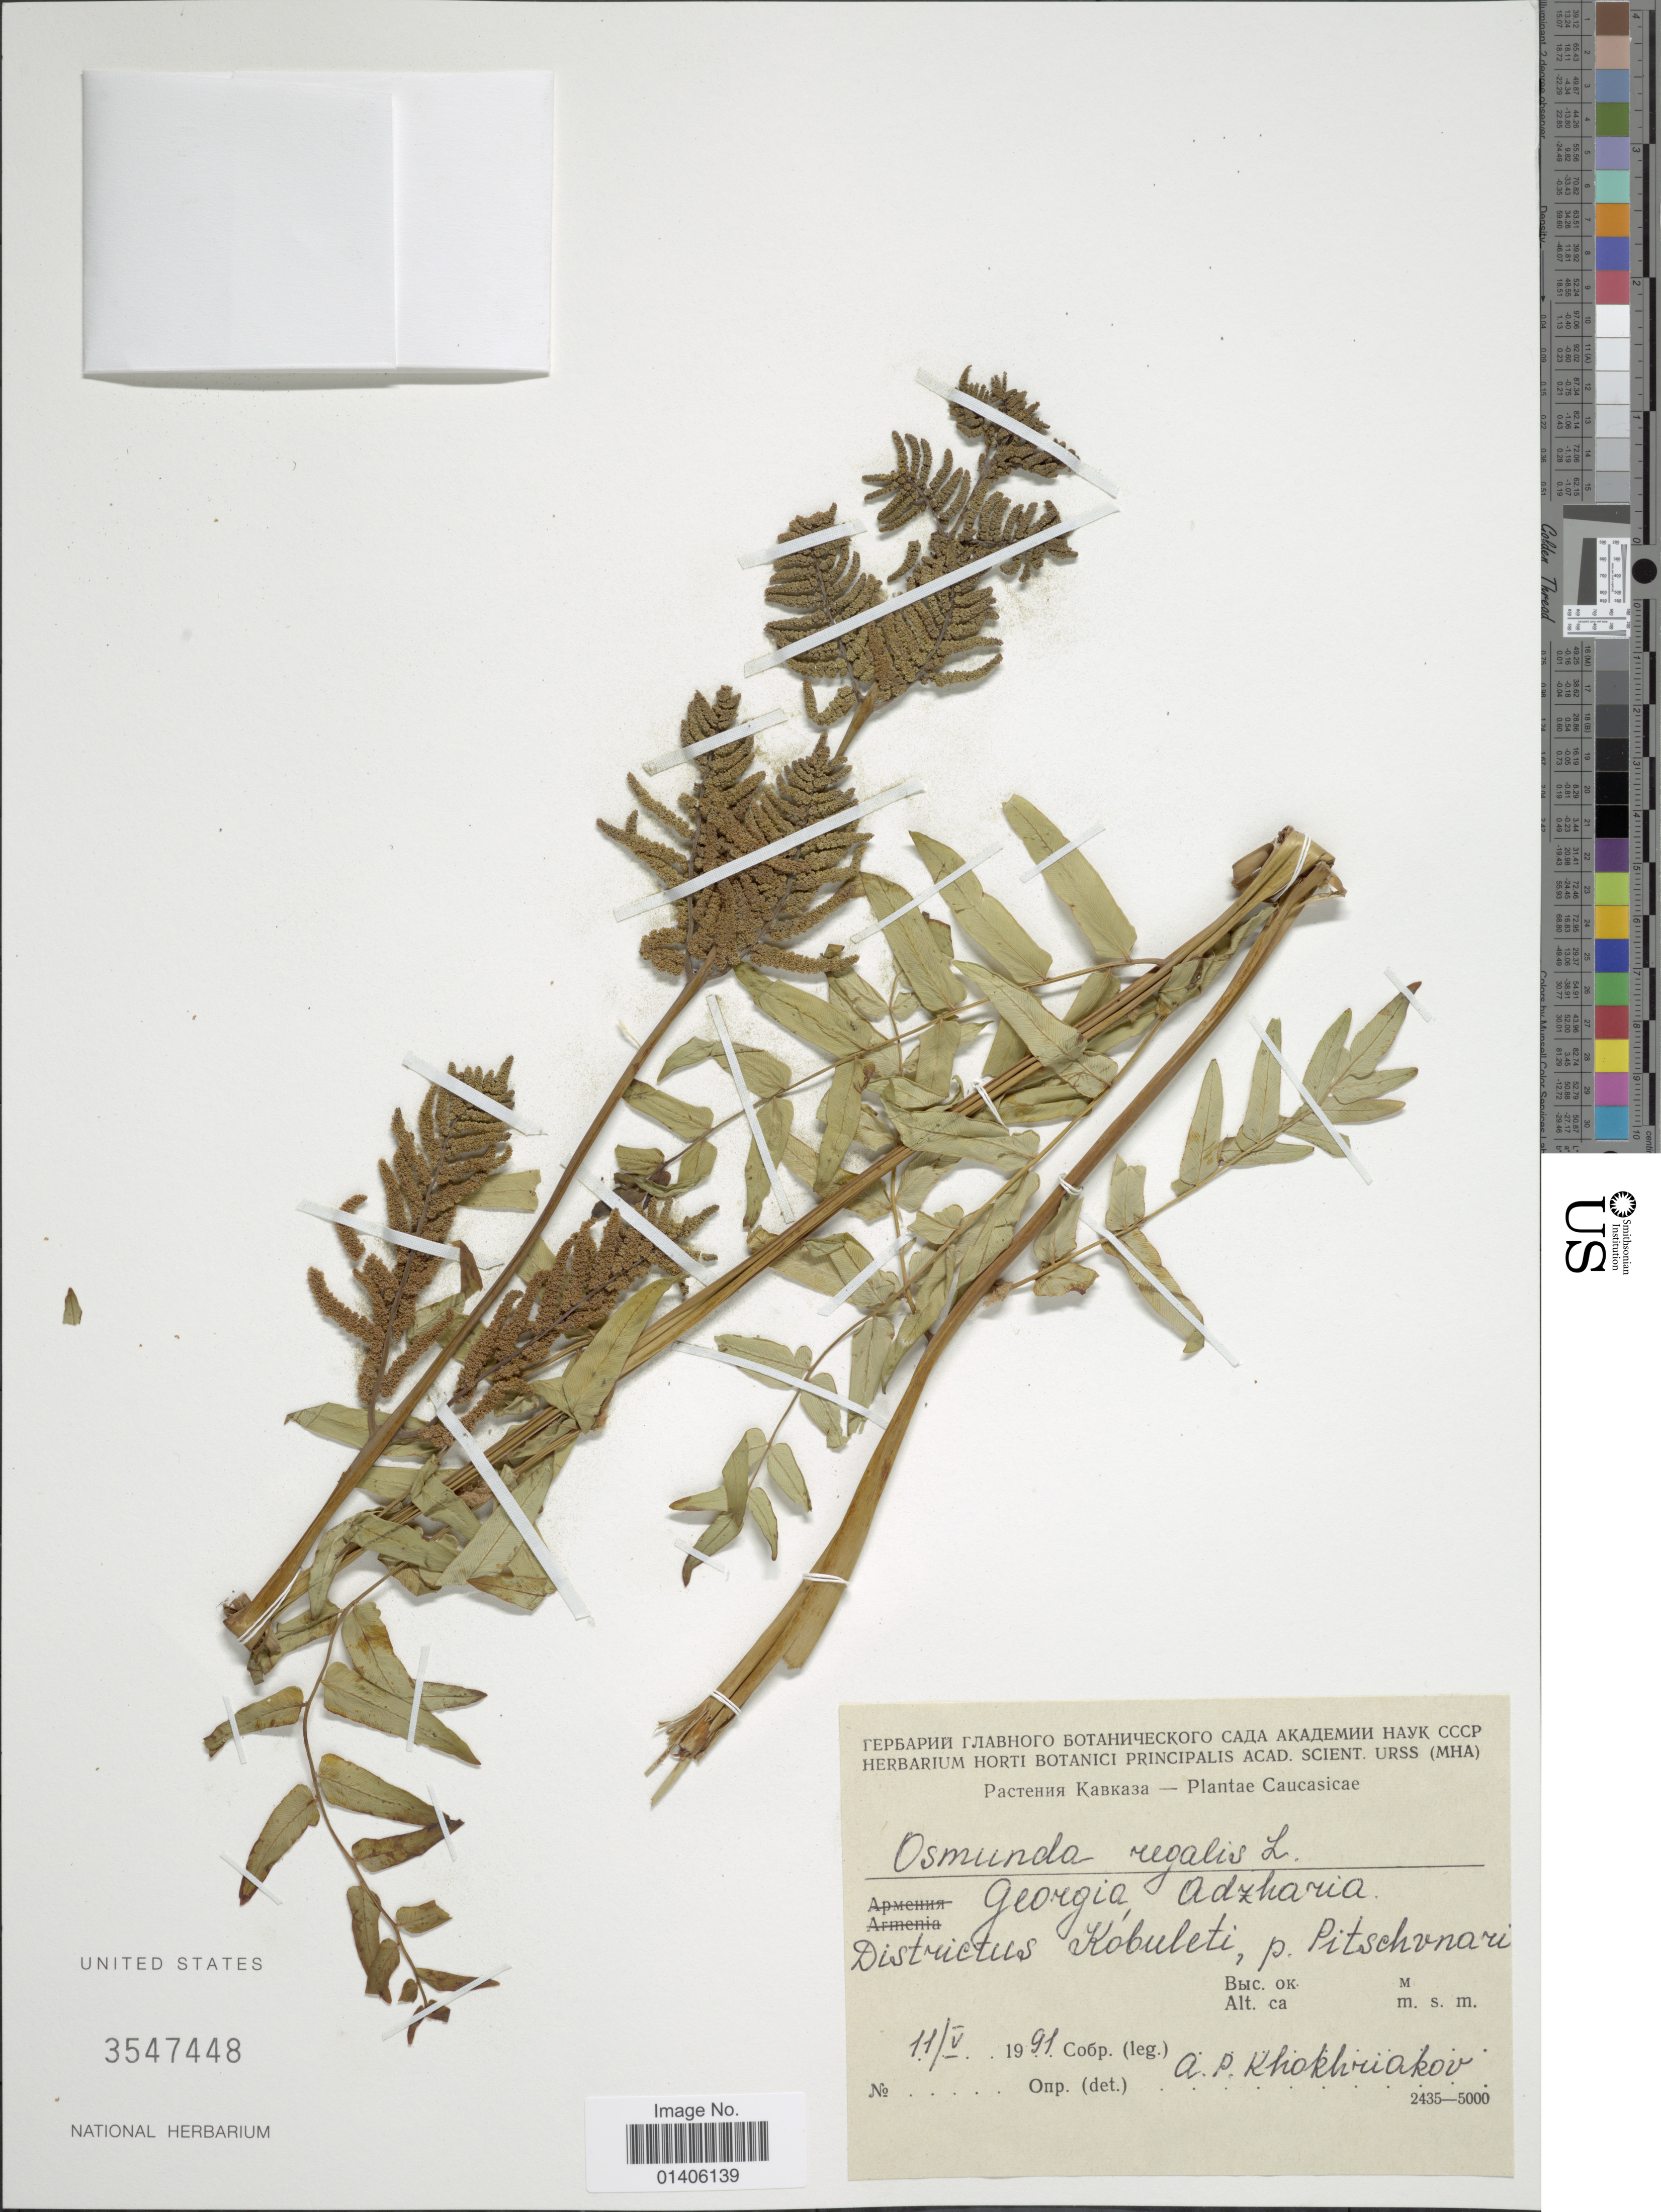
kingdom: Plantae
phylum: Tracheophyta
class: Polypodiopsida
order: Osmundales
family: Osmundaceae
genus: Osmunda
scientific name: Osmunda regalis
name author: L.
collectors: A. Khokhriakov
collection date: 1991-05-11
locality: Caucasicae, Districtus Kobuleti, p Pitschvnari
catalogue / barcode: US 3547448